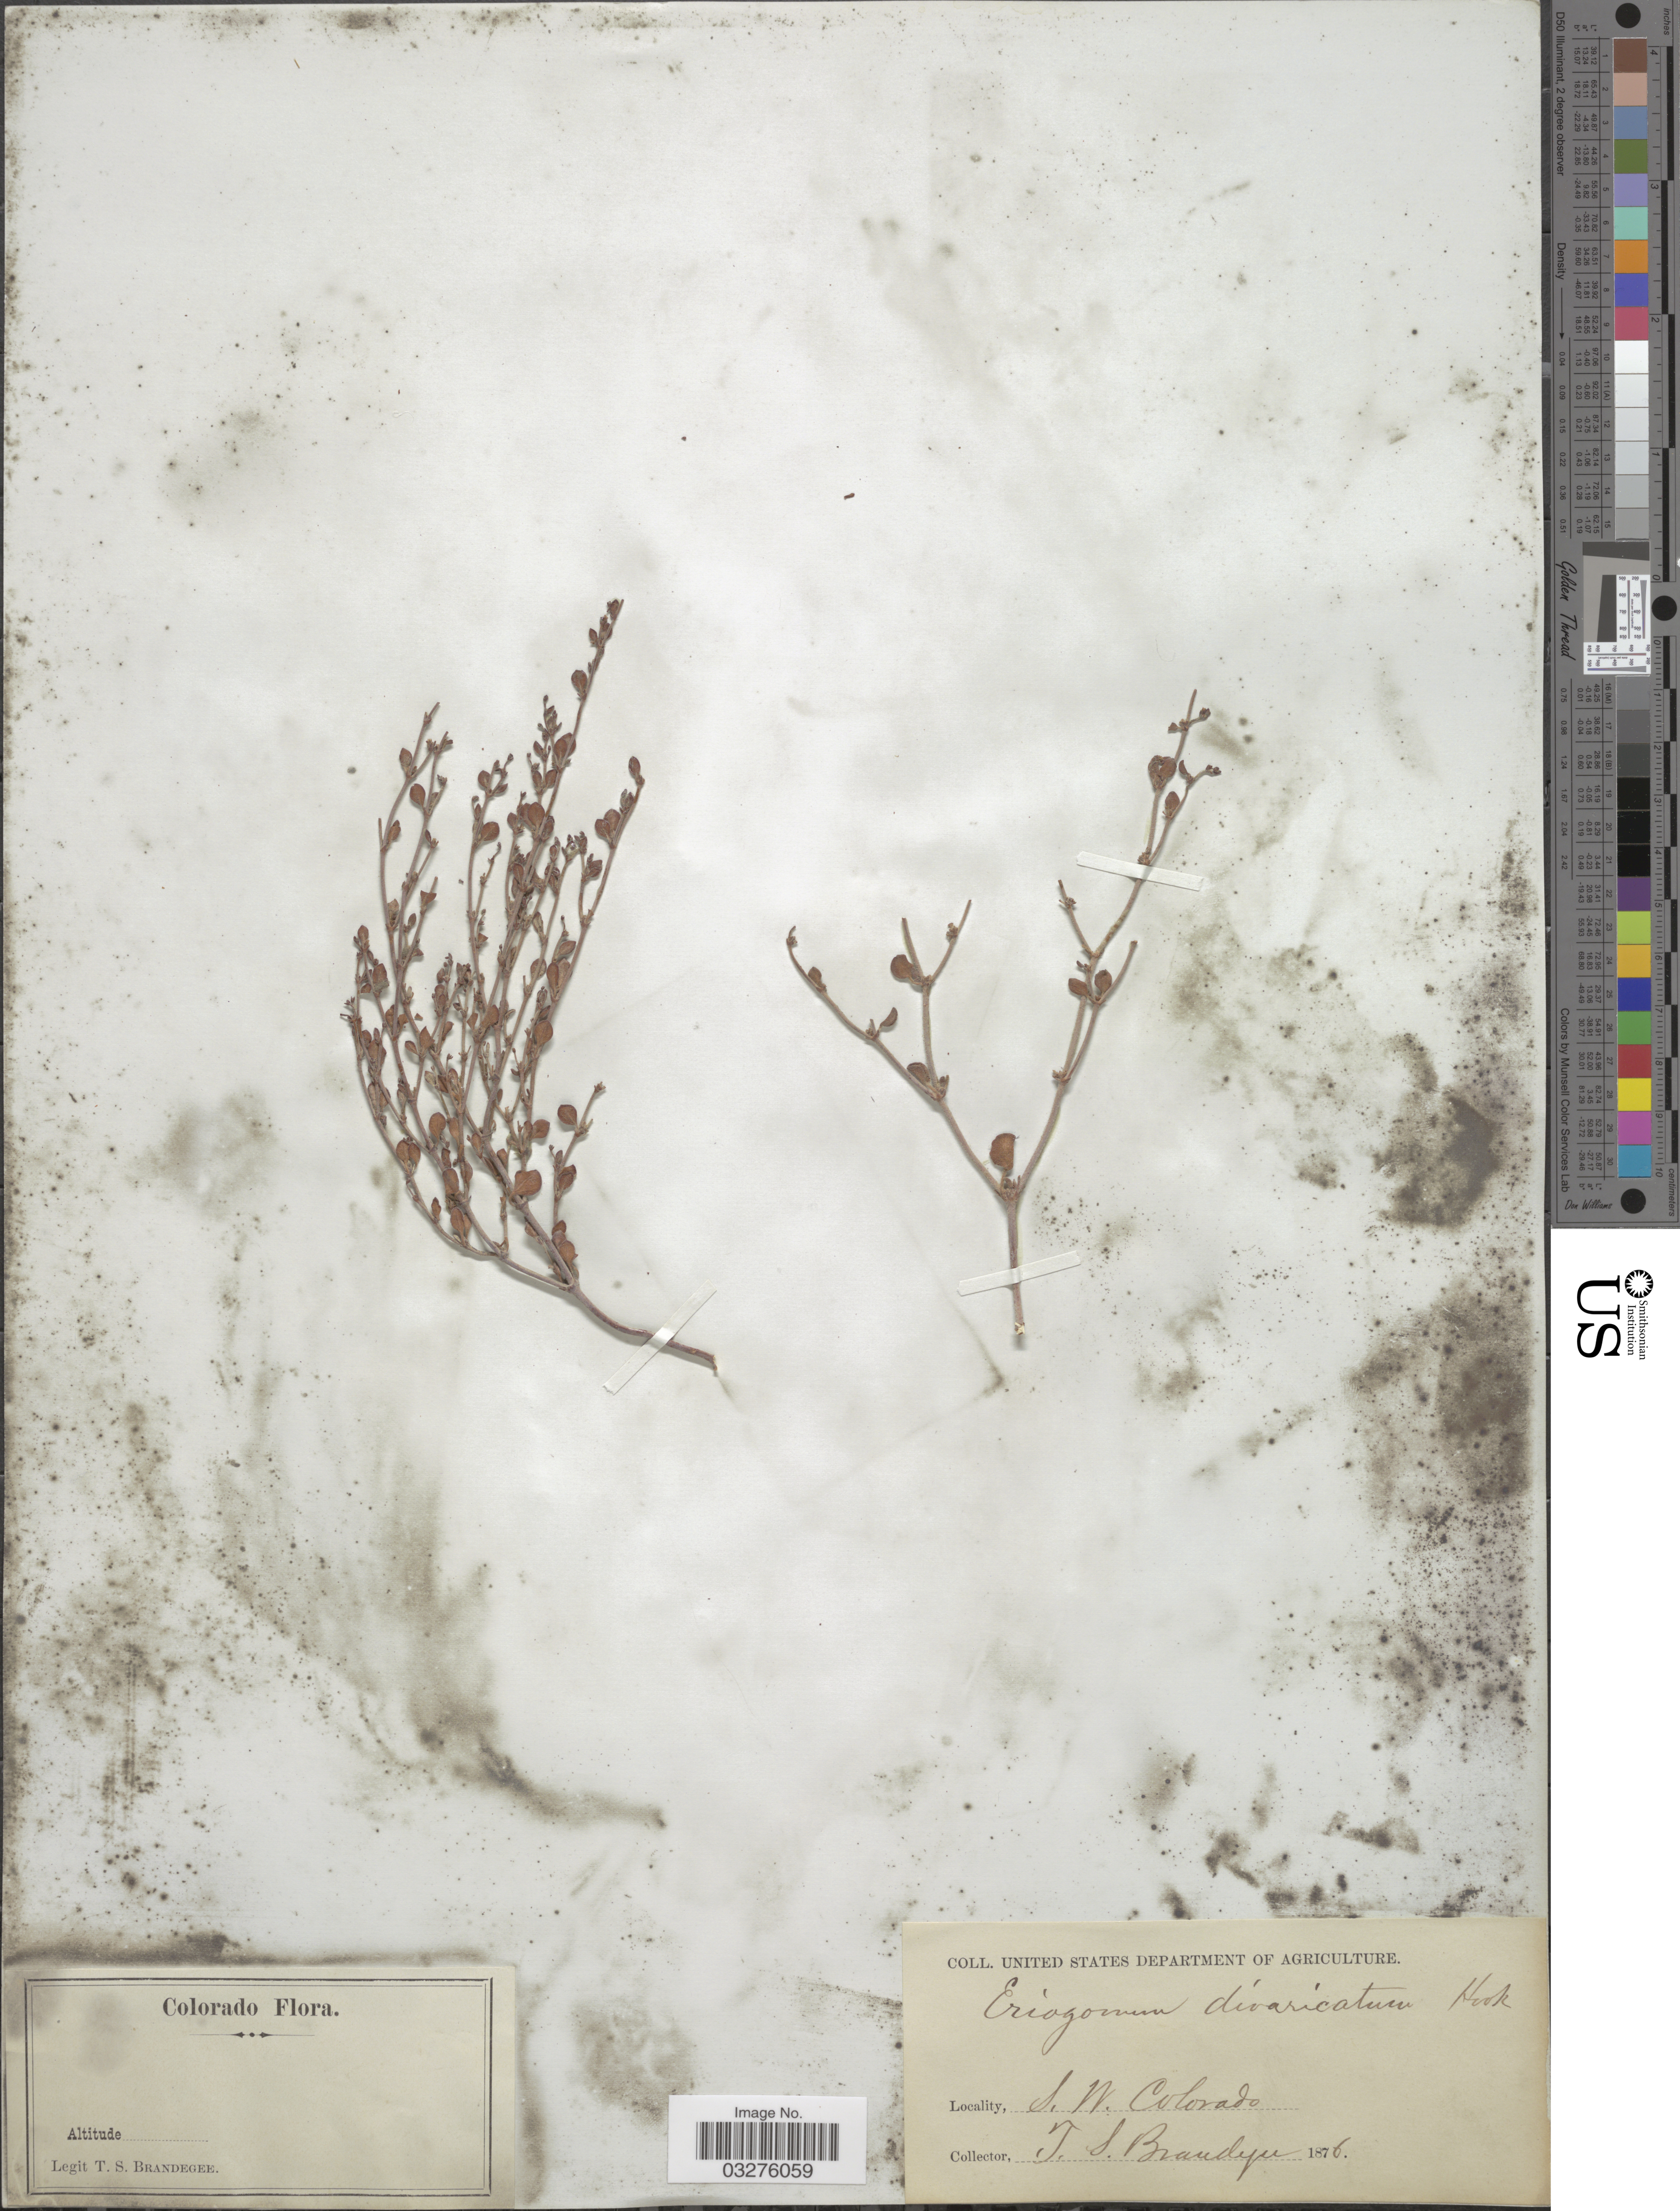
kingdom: Plantae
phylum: Tracheophyta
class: Magnoliopsida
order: Caryophyllales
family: Polygonaceae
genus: Eriogonum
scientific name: Eriogonum divaricatum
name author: Hook.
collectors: T. S. Brandegee (herbarium)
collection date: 1876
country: United States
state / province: Colorado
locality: S. N. Colorado.